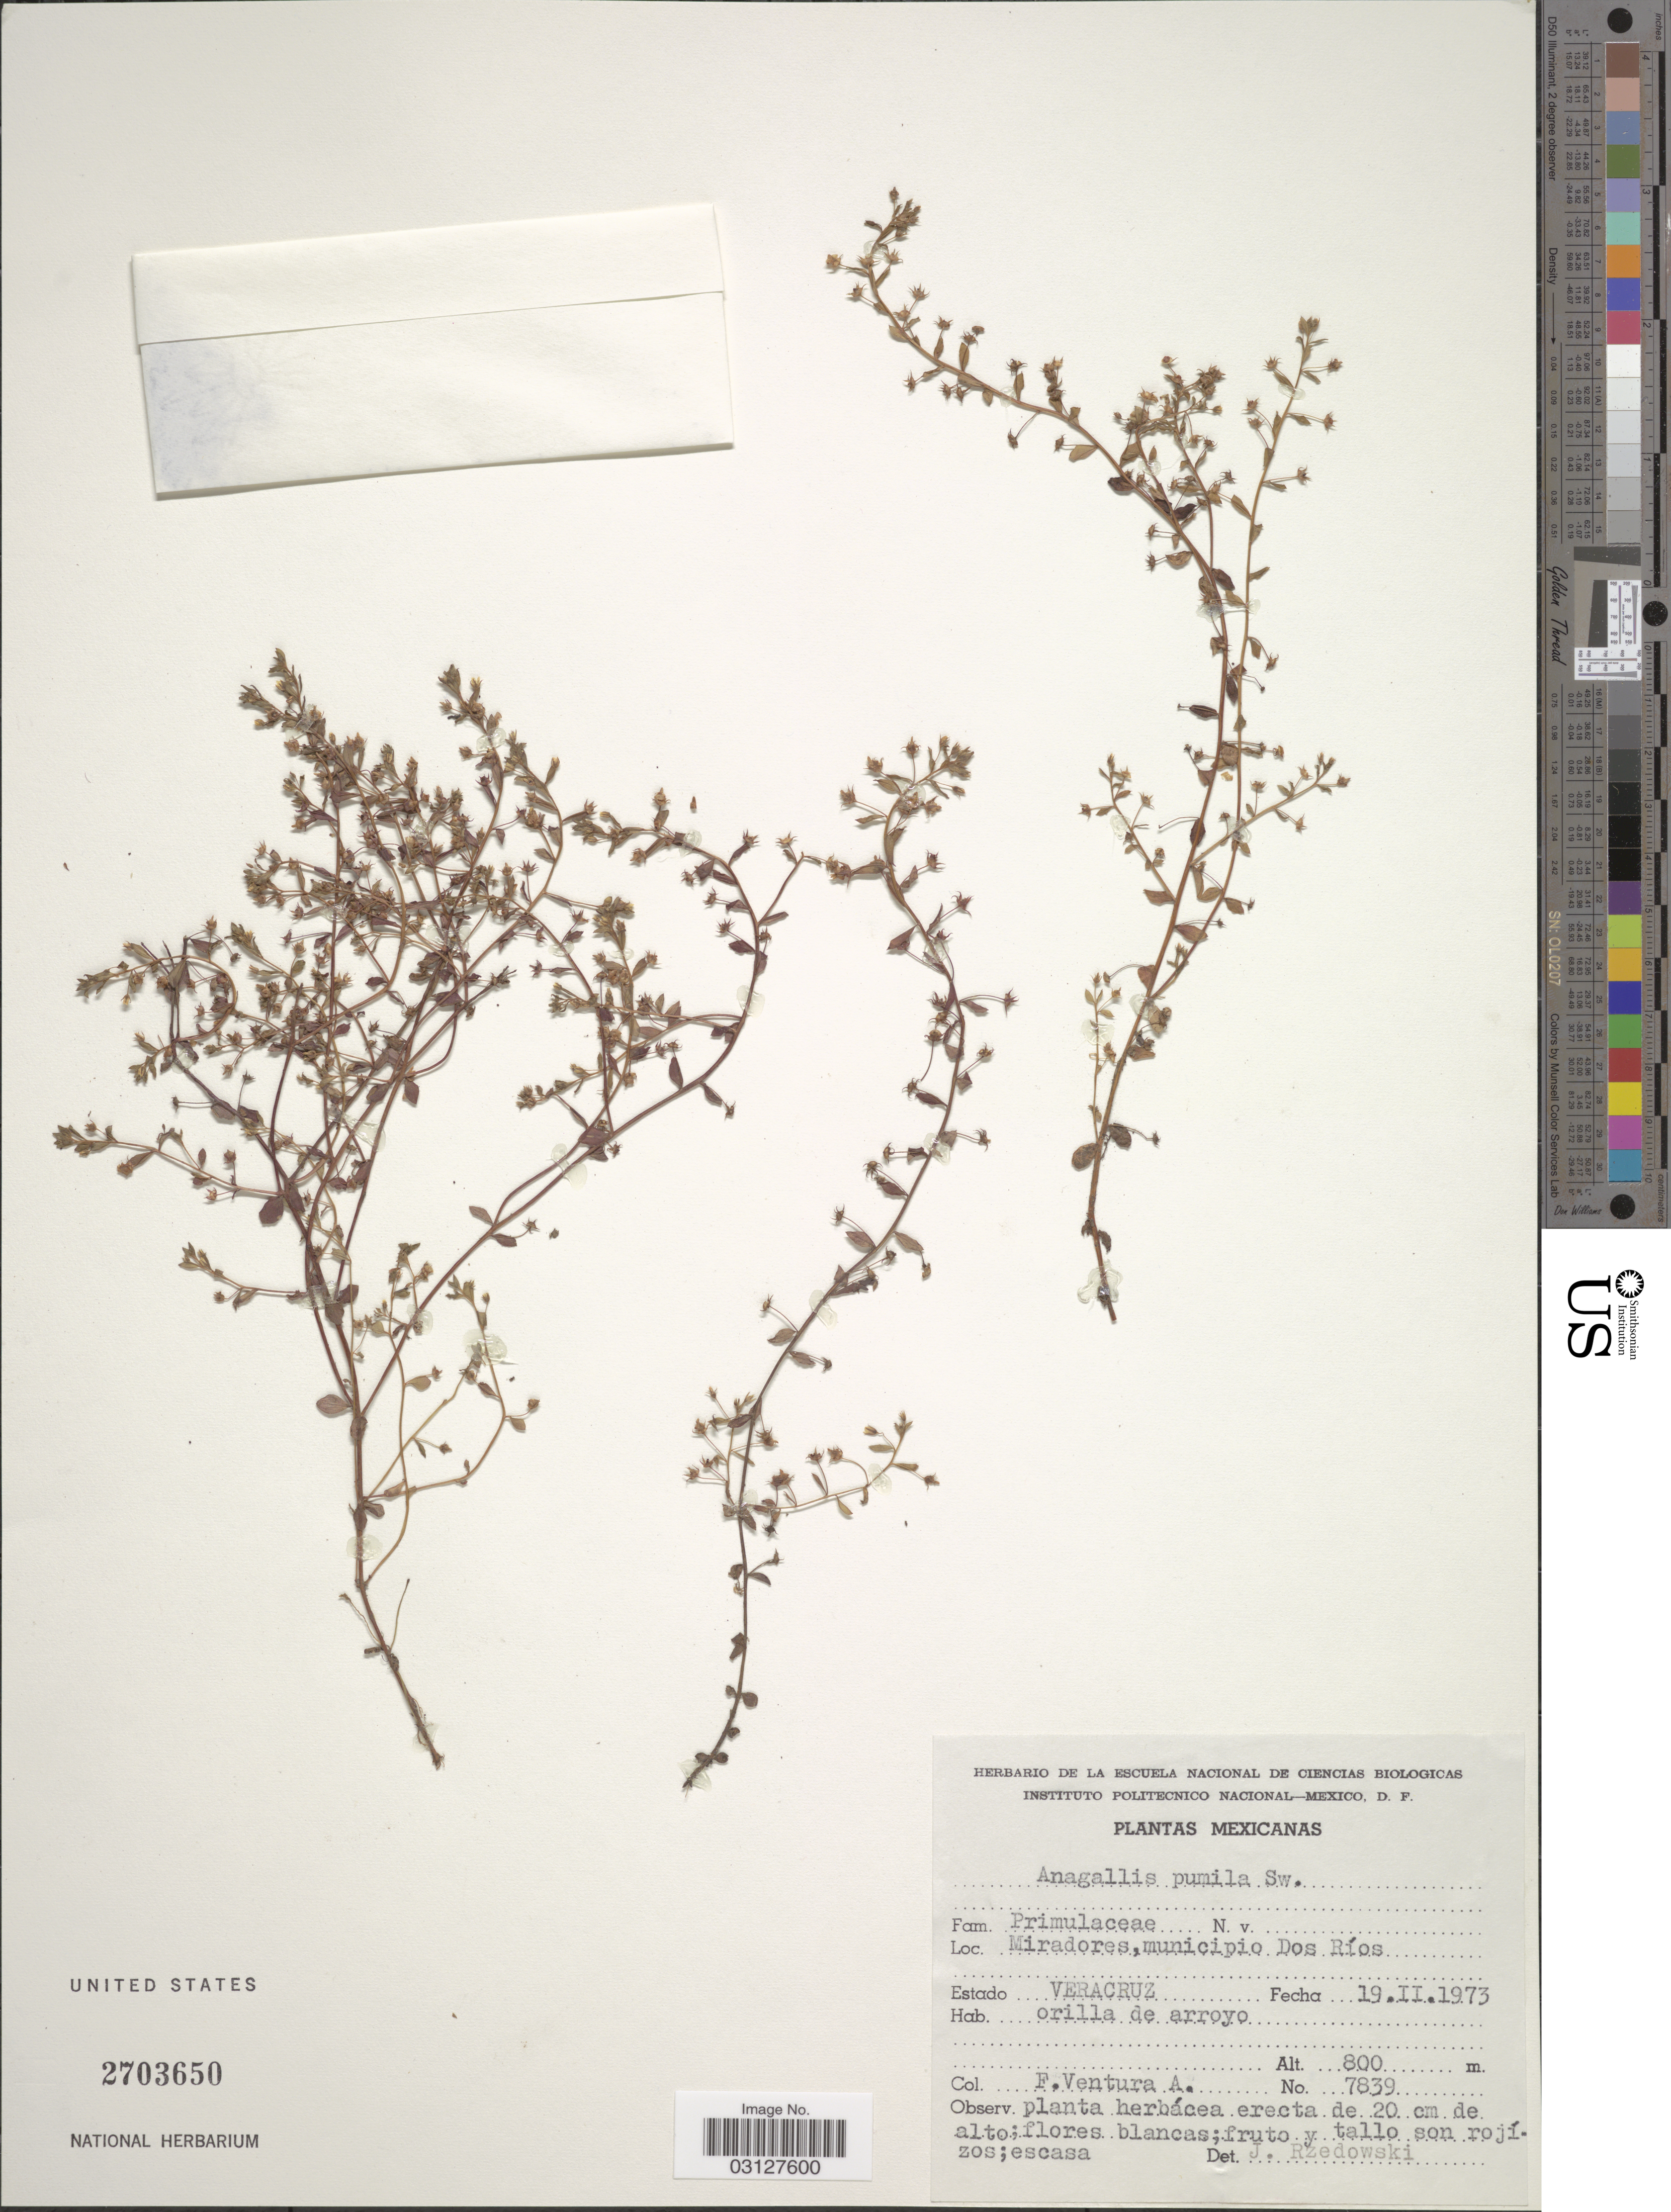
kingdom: Plantae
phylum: Tracheophyta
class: Magnoliopsida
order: Ericales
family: Primulaceae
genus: Anagallis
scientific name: Anagallis pumila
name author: Sw.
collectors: F. Ventura A.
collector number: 7839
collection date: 1973-02-19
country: Mexico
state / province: Veracruz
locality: Miradores, municipio Dos Ríos, Veracruz.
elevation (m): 800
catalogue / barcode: US 2703650